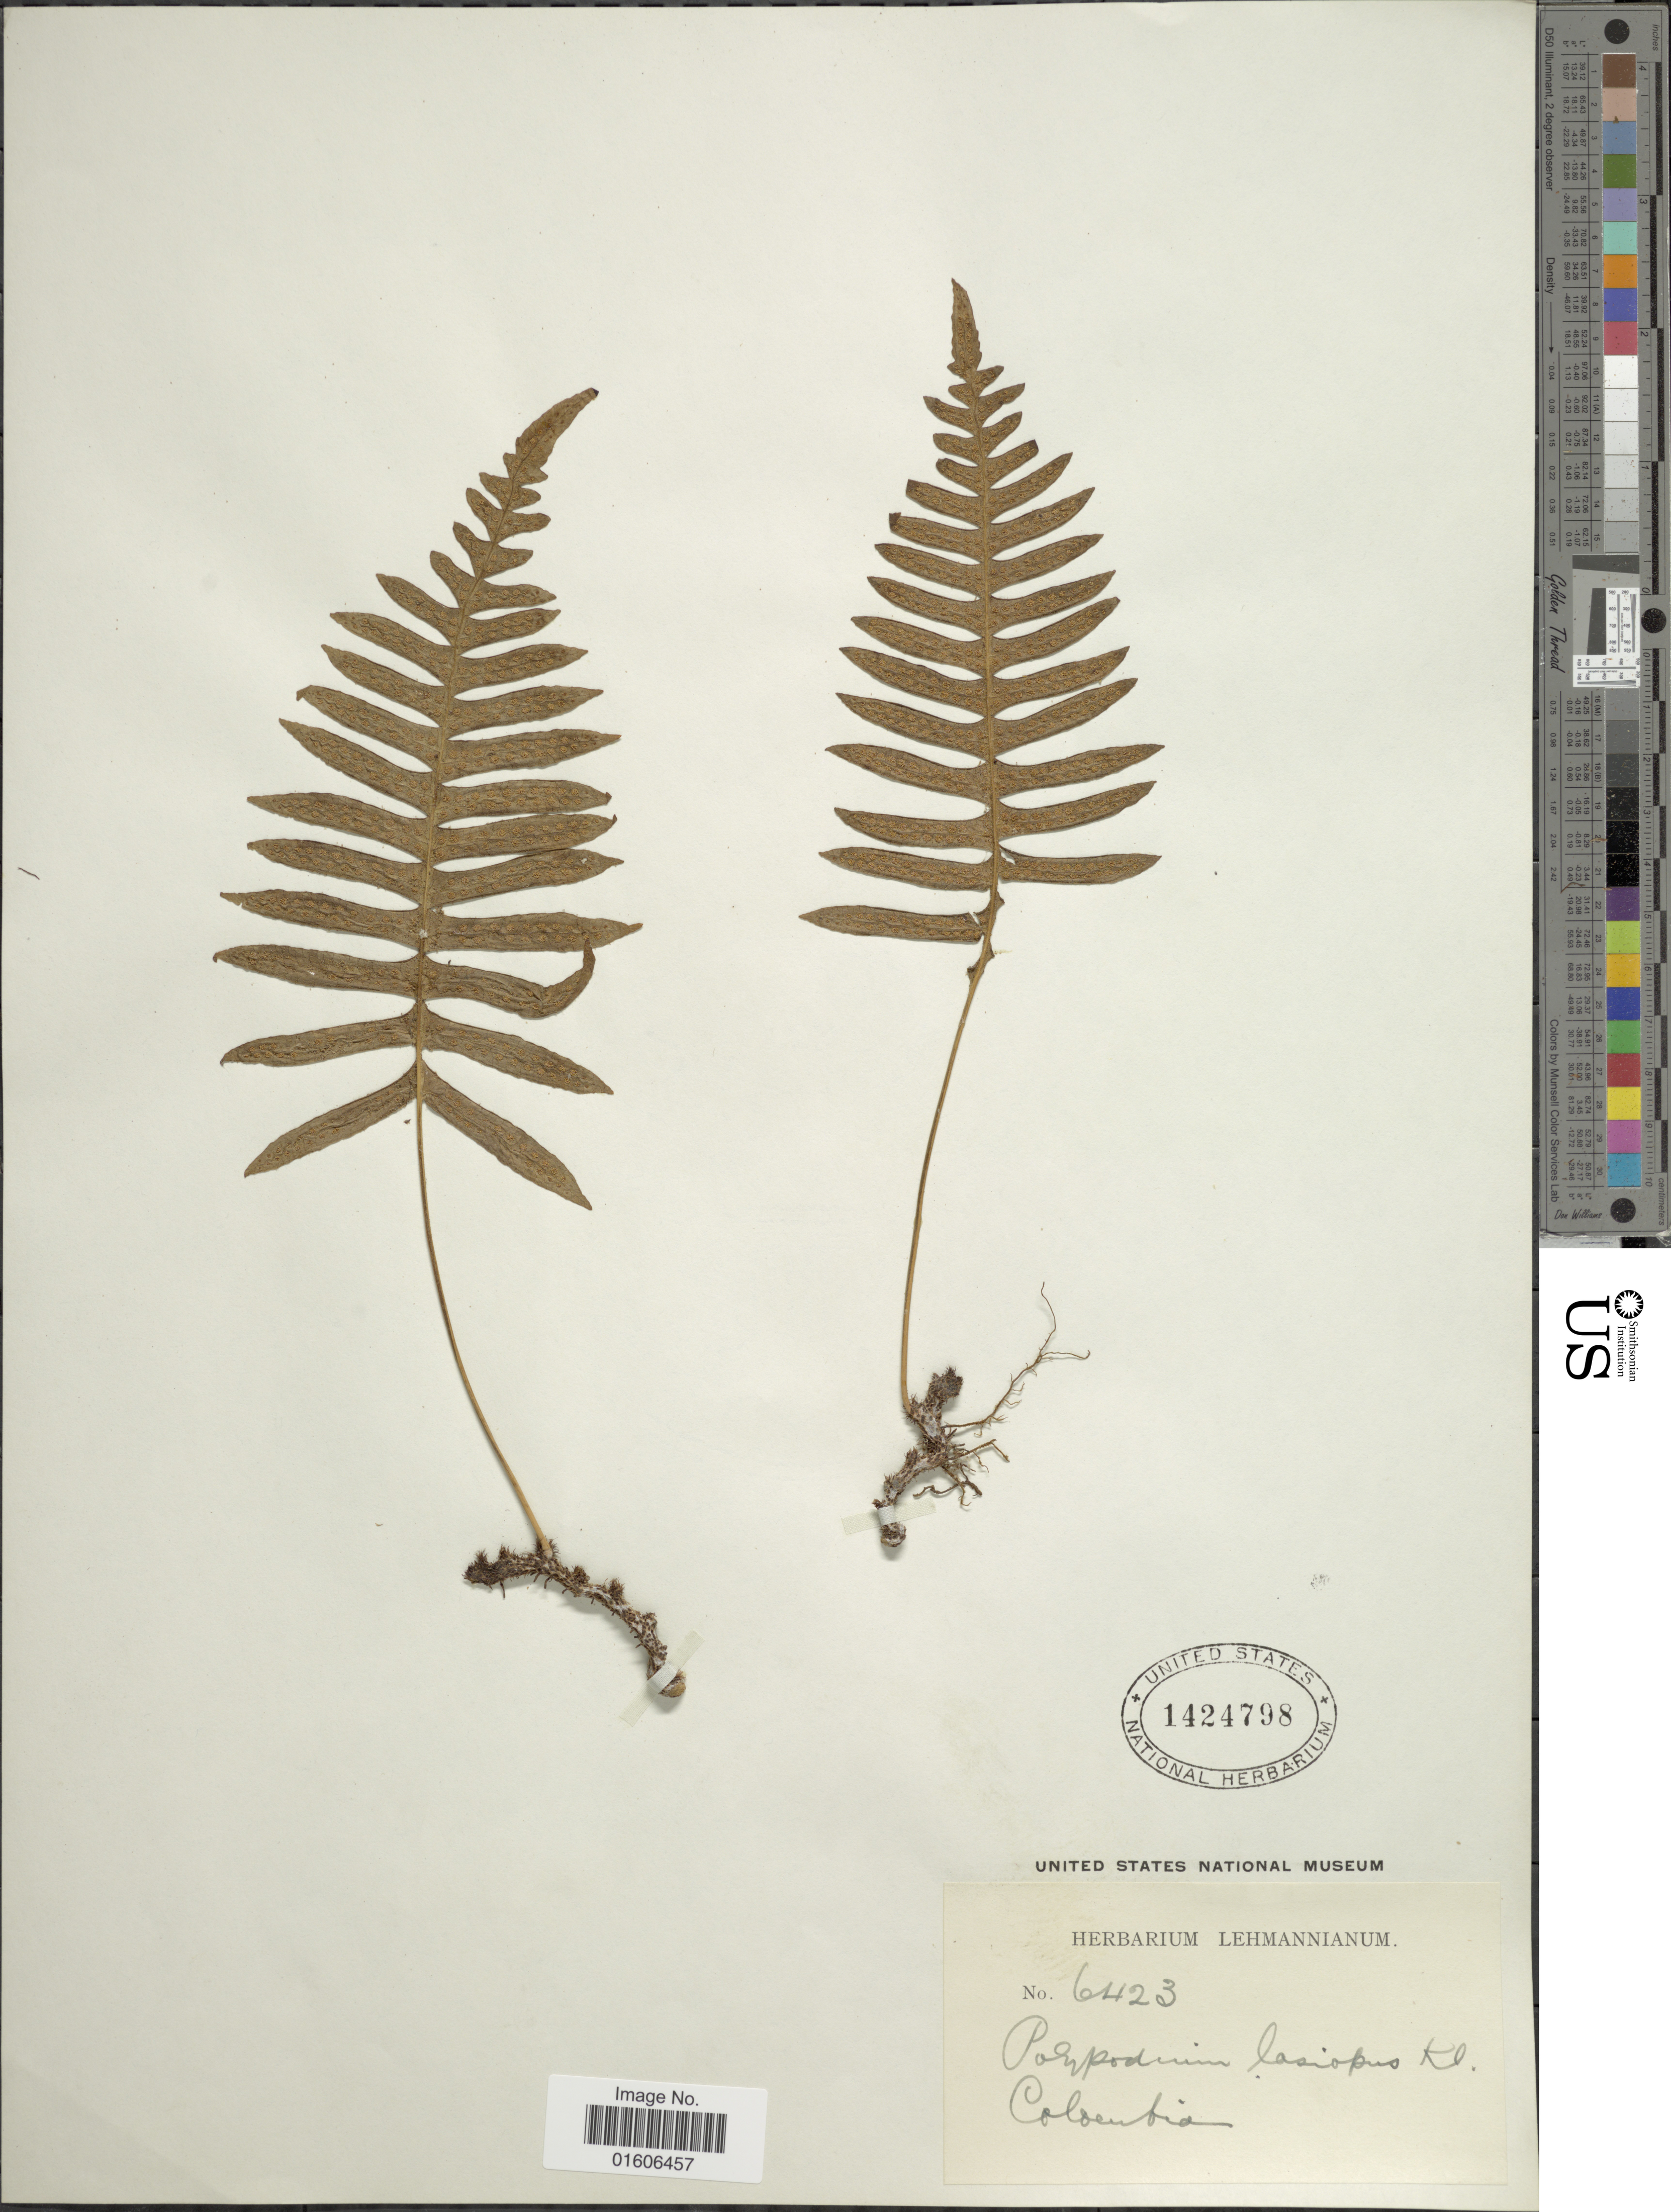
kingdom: Plantae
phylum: Tracheophyta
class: Polypodiopsida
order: Polypodiales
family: Polypodiaceae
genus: Serpocaulon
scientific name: Serpocaulon lasiopus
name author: (Klotzsch) A.R. Sm.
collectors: ex herb. Lehmannianum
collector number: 6423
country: Colombia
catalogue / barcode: US 1424798